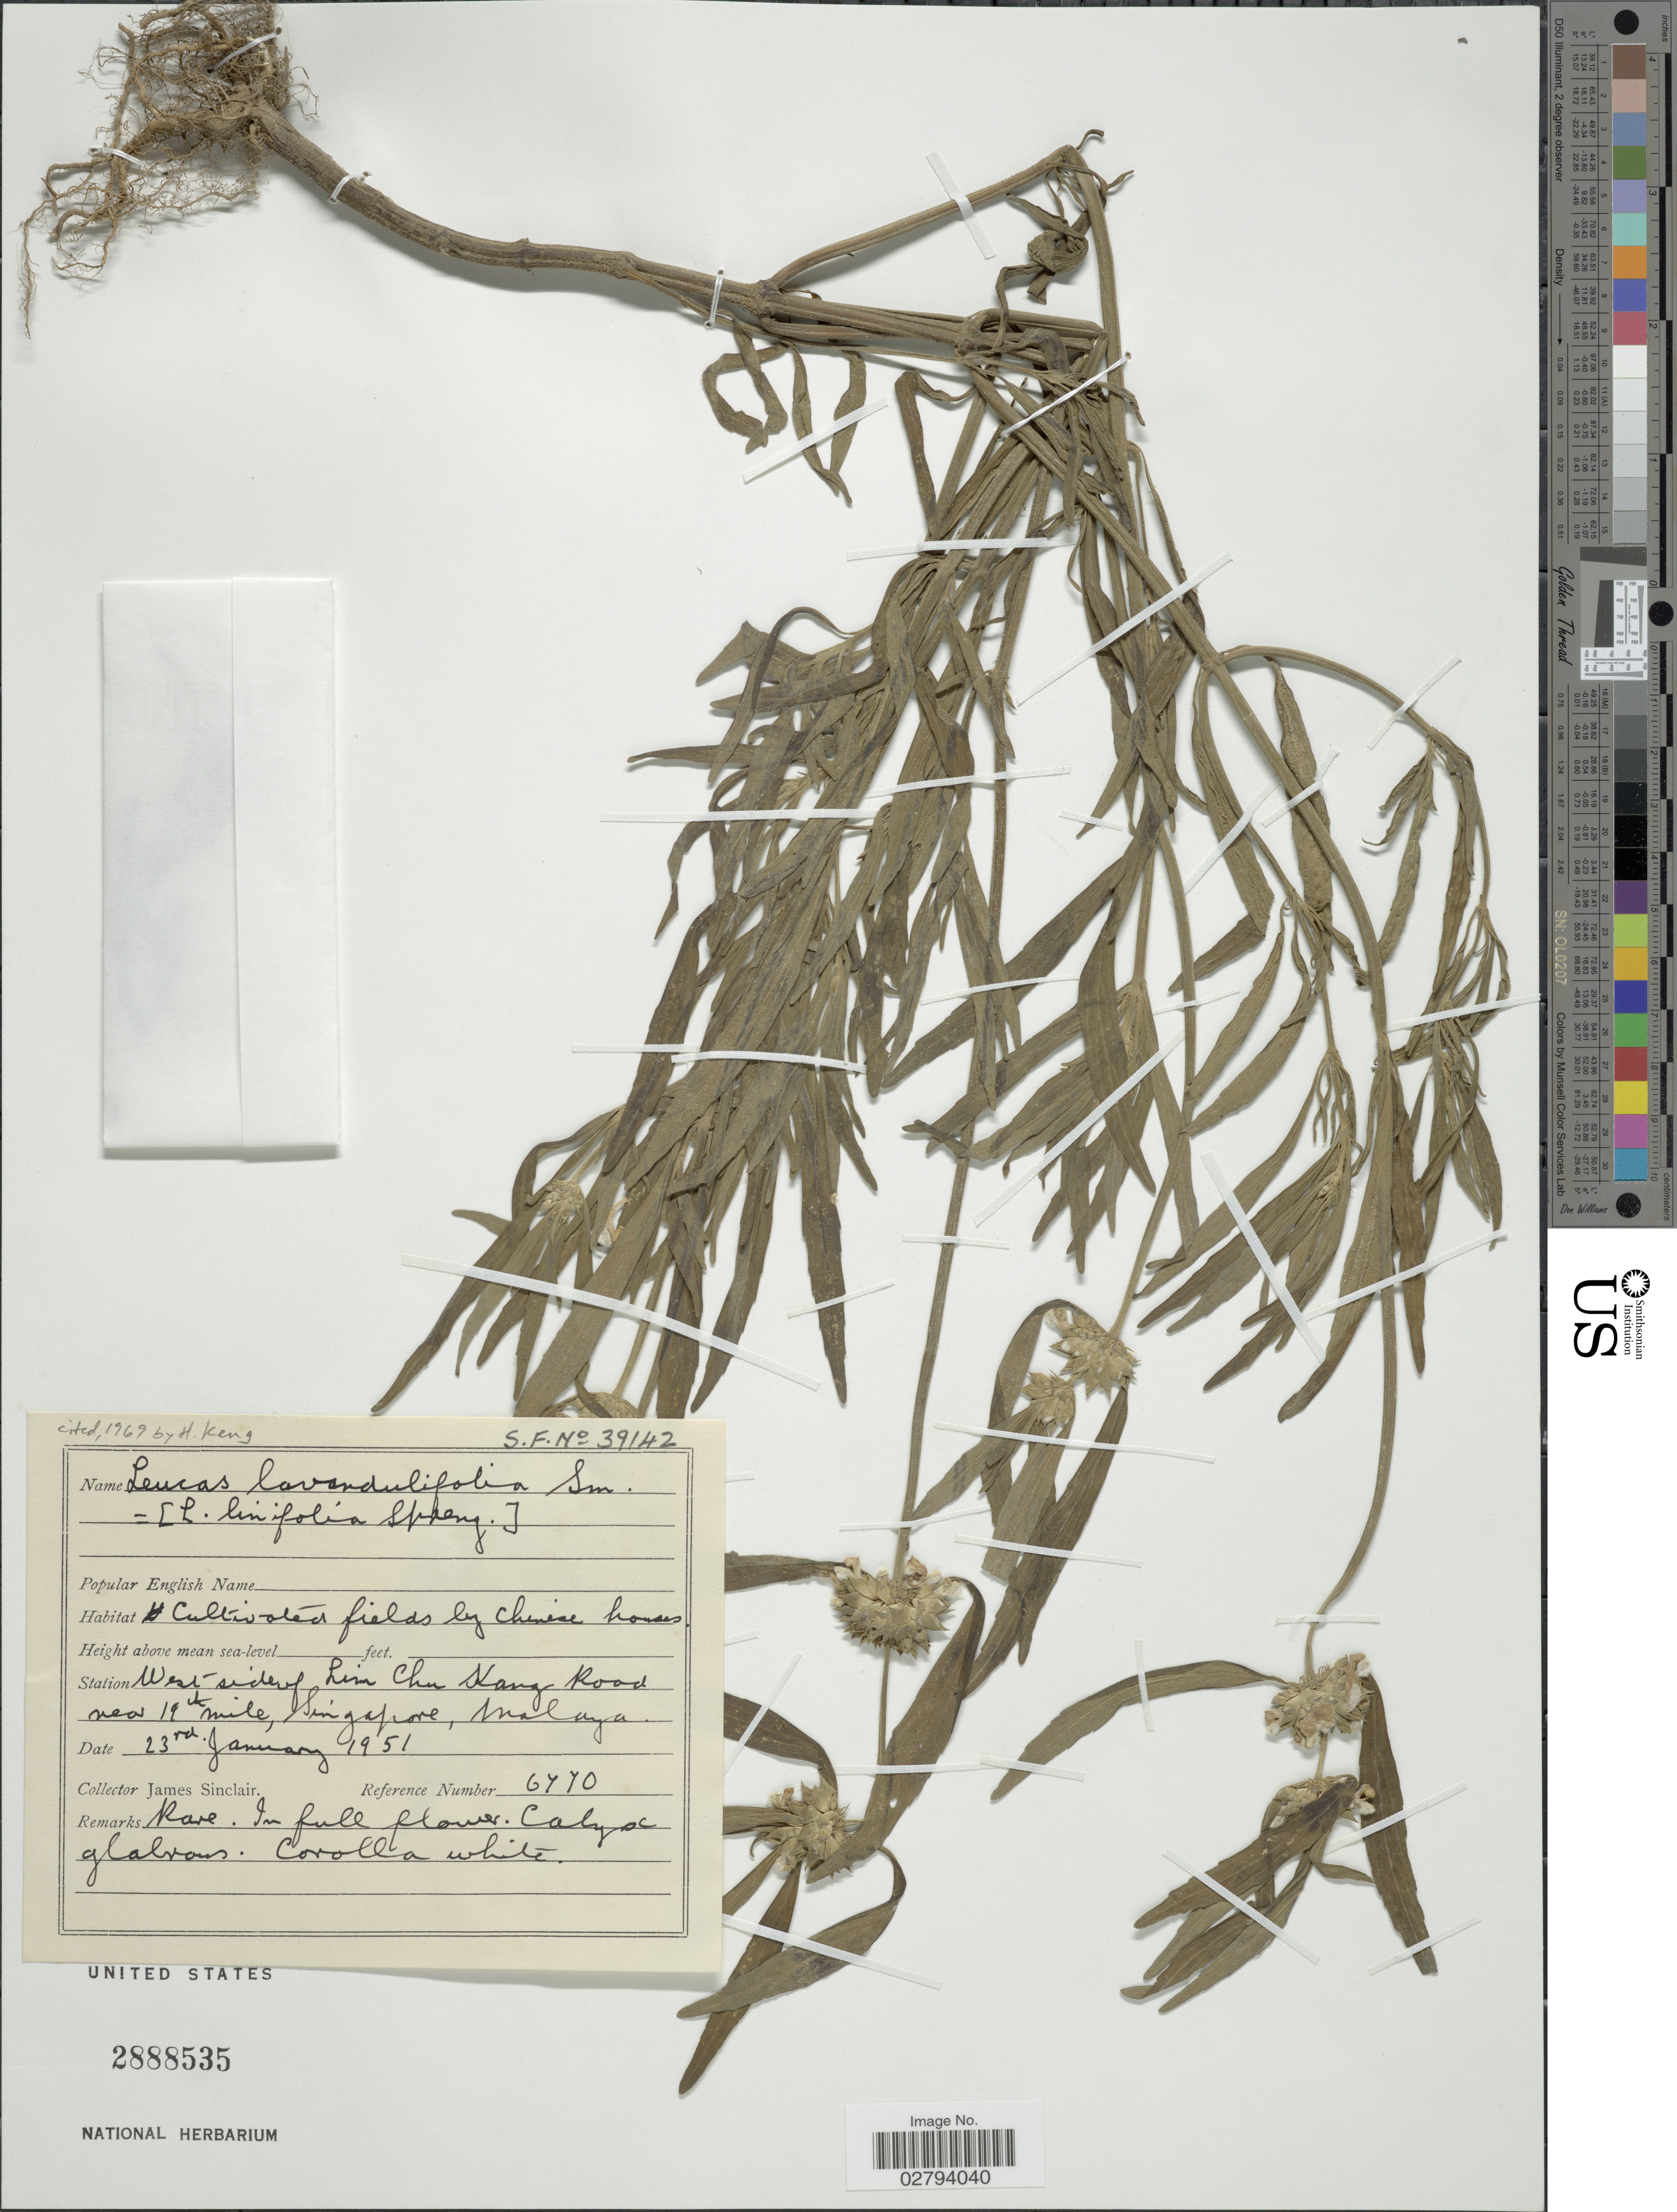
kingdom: Plantae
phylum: Tracheophyta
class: Magnoliopsida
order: Lamiales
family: Lamiaceae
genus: Leucas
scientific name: Leucas linifolia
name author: (A. Roth) Spreng.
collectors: J. Sinclair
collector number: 6770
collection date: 1951-01-23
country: Singapore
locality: Station West side of Lim Chu Kang Road near 19th mile, Singapore, Malaya.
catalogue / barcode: US 2888535